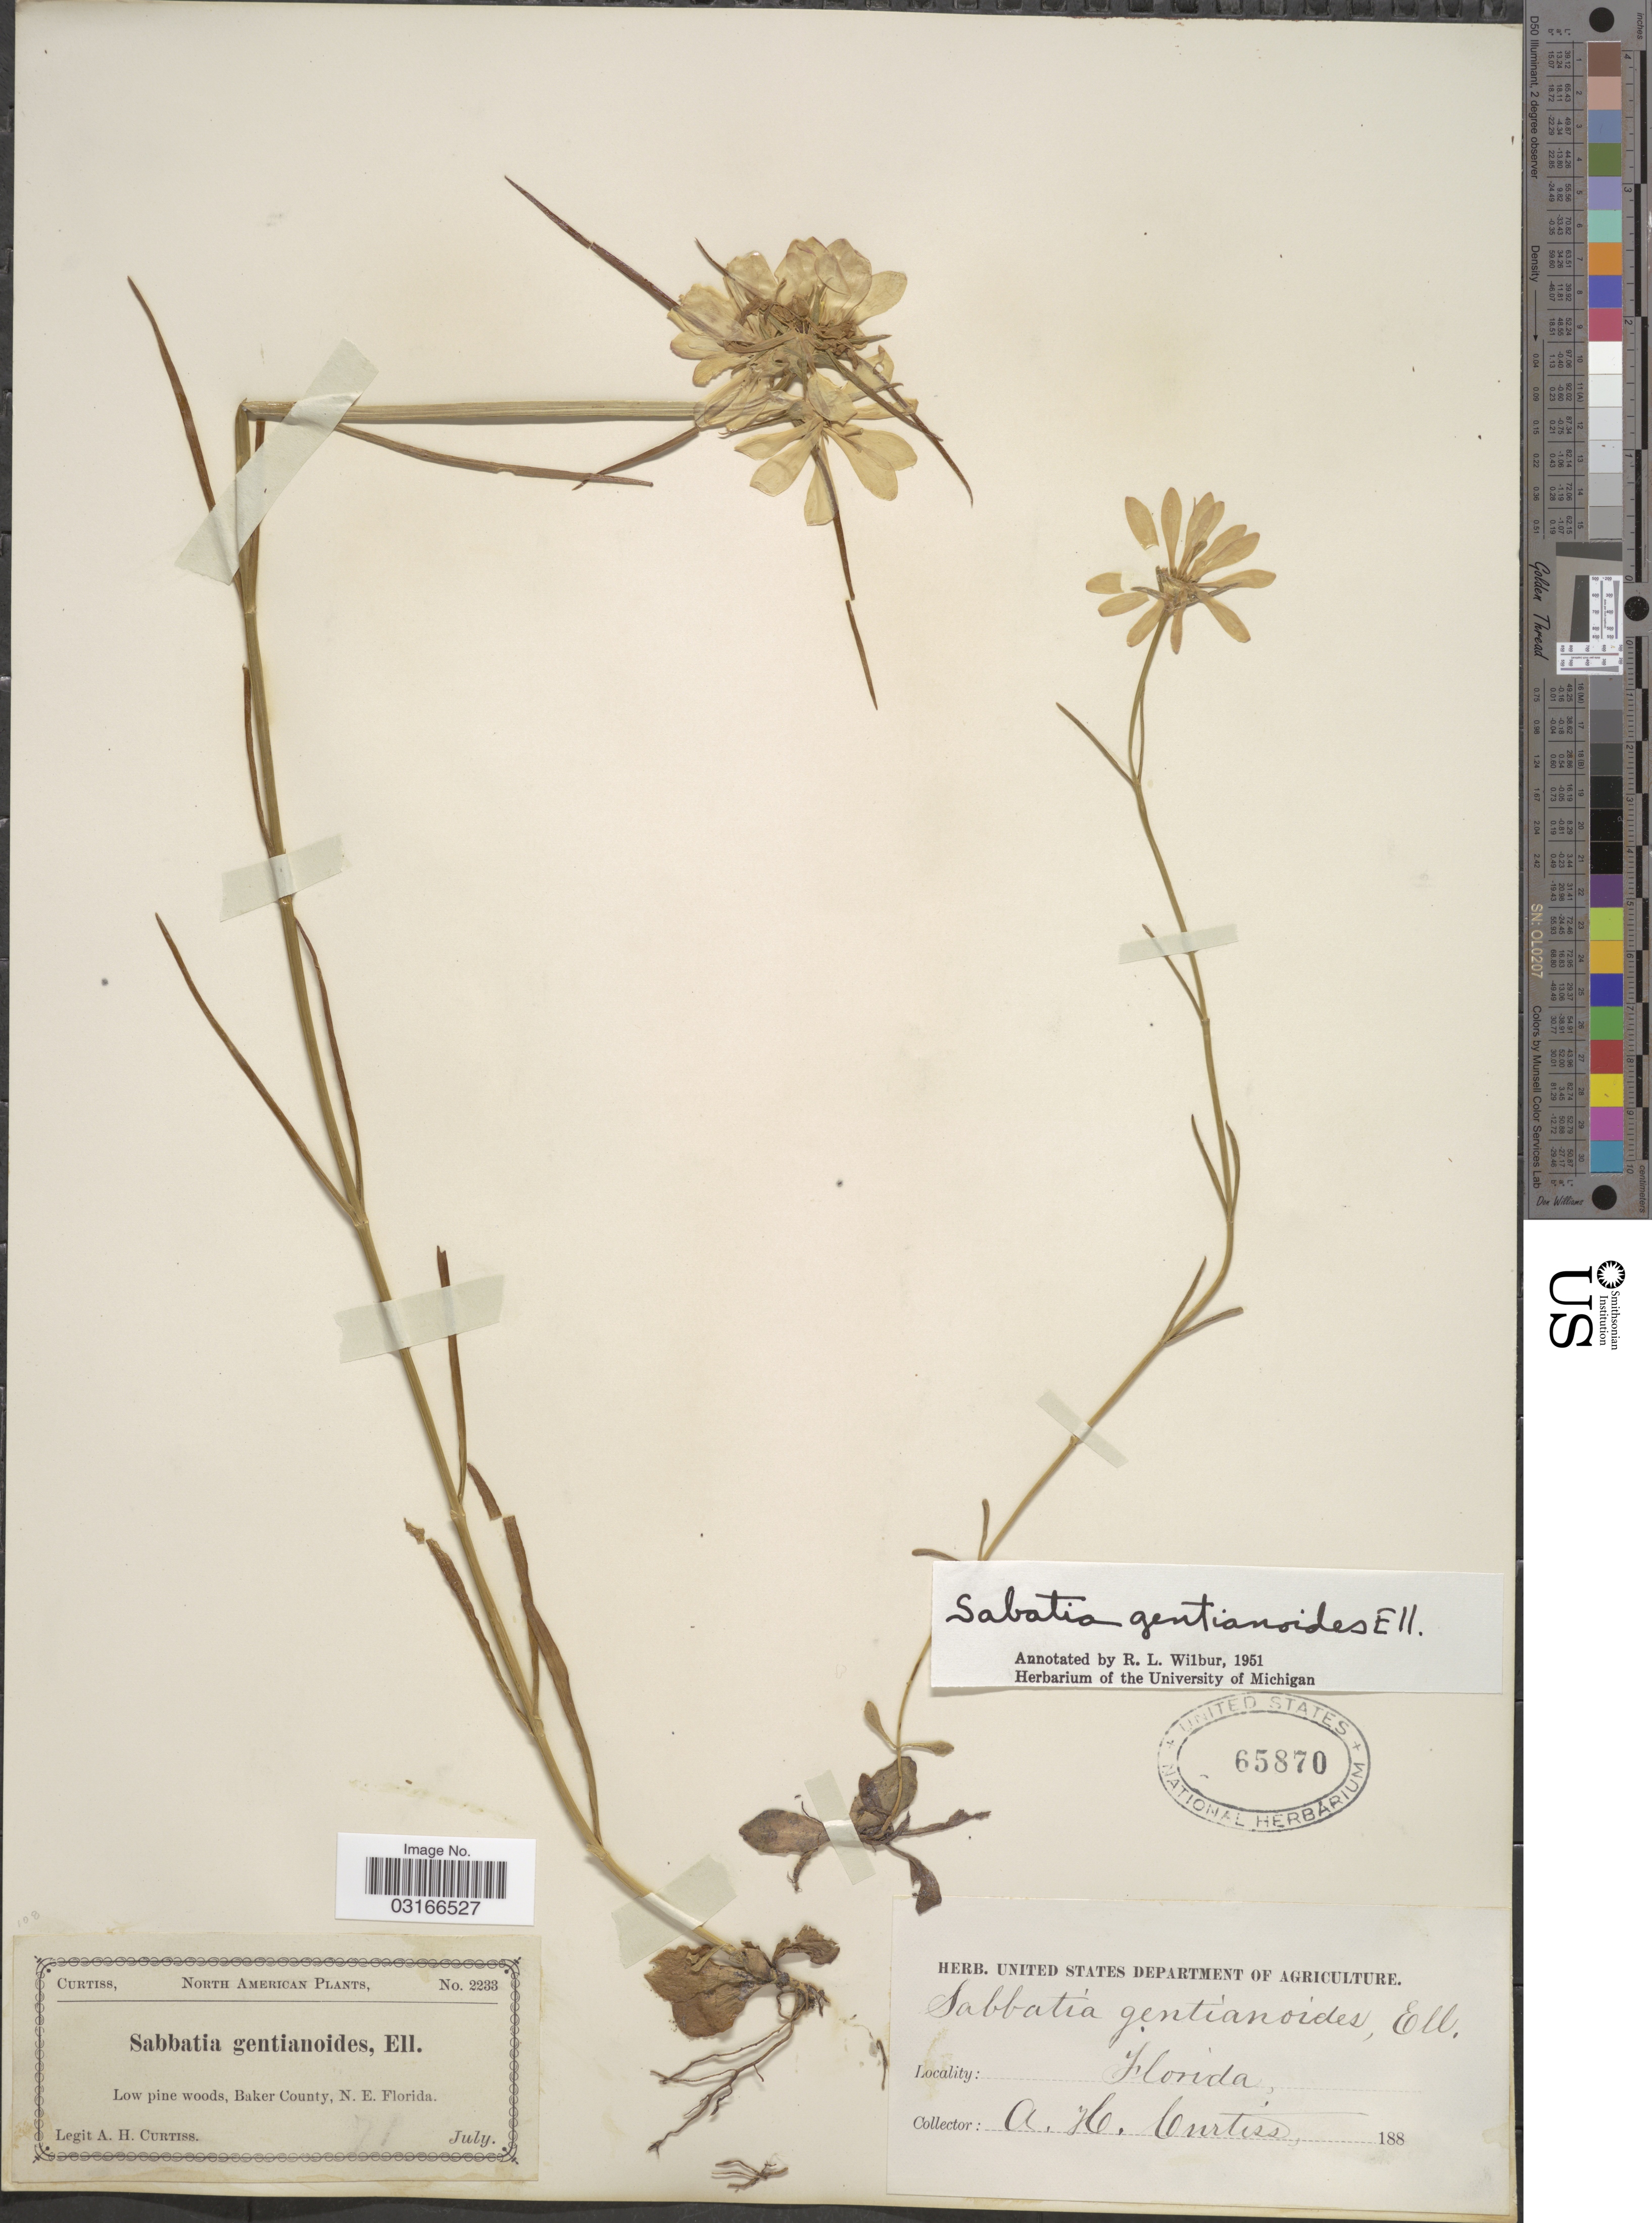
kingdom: Plantae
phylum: Tracheophyta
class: Magnoliopsida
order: Gentianales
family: Gentianaceae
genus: Sabatia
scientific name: Sabatia gentianoides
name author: Elliott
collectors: A. H. Curtiss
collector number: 2233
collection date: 1880-07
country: United States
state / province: Florida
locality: Low pine woods, Baker County, N.E. Florida.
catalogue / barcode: US 65870